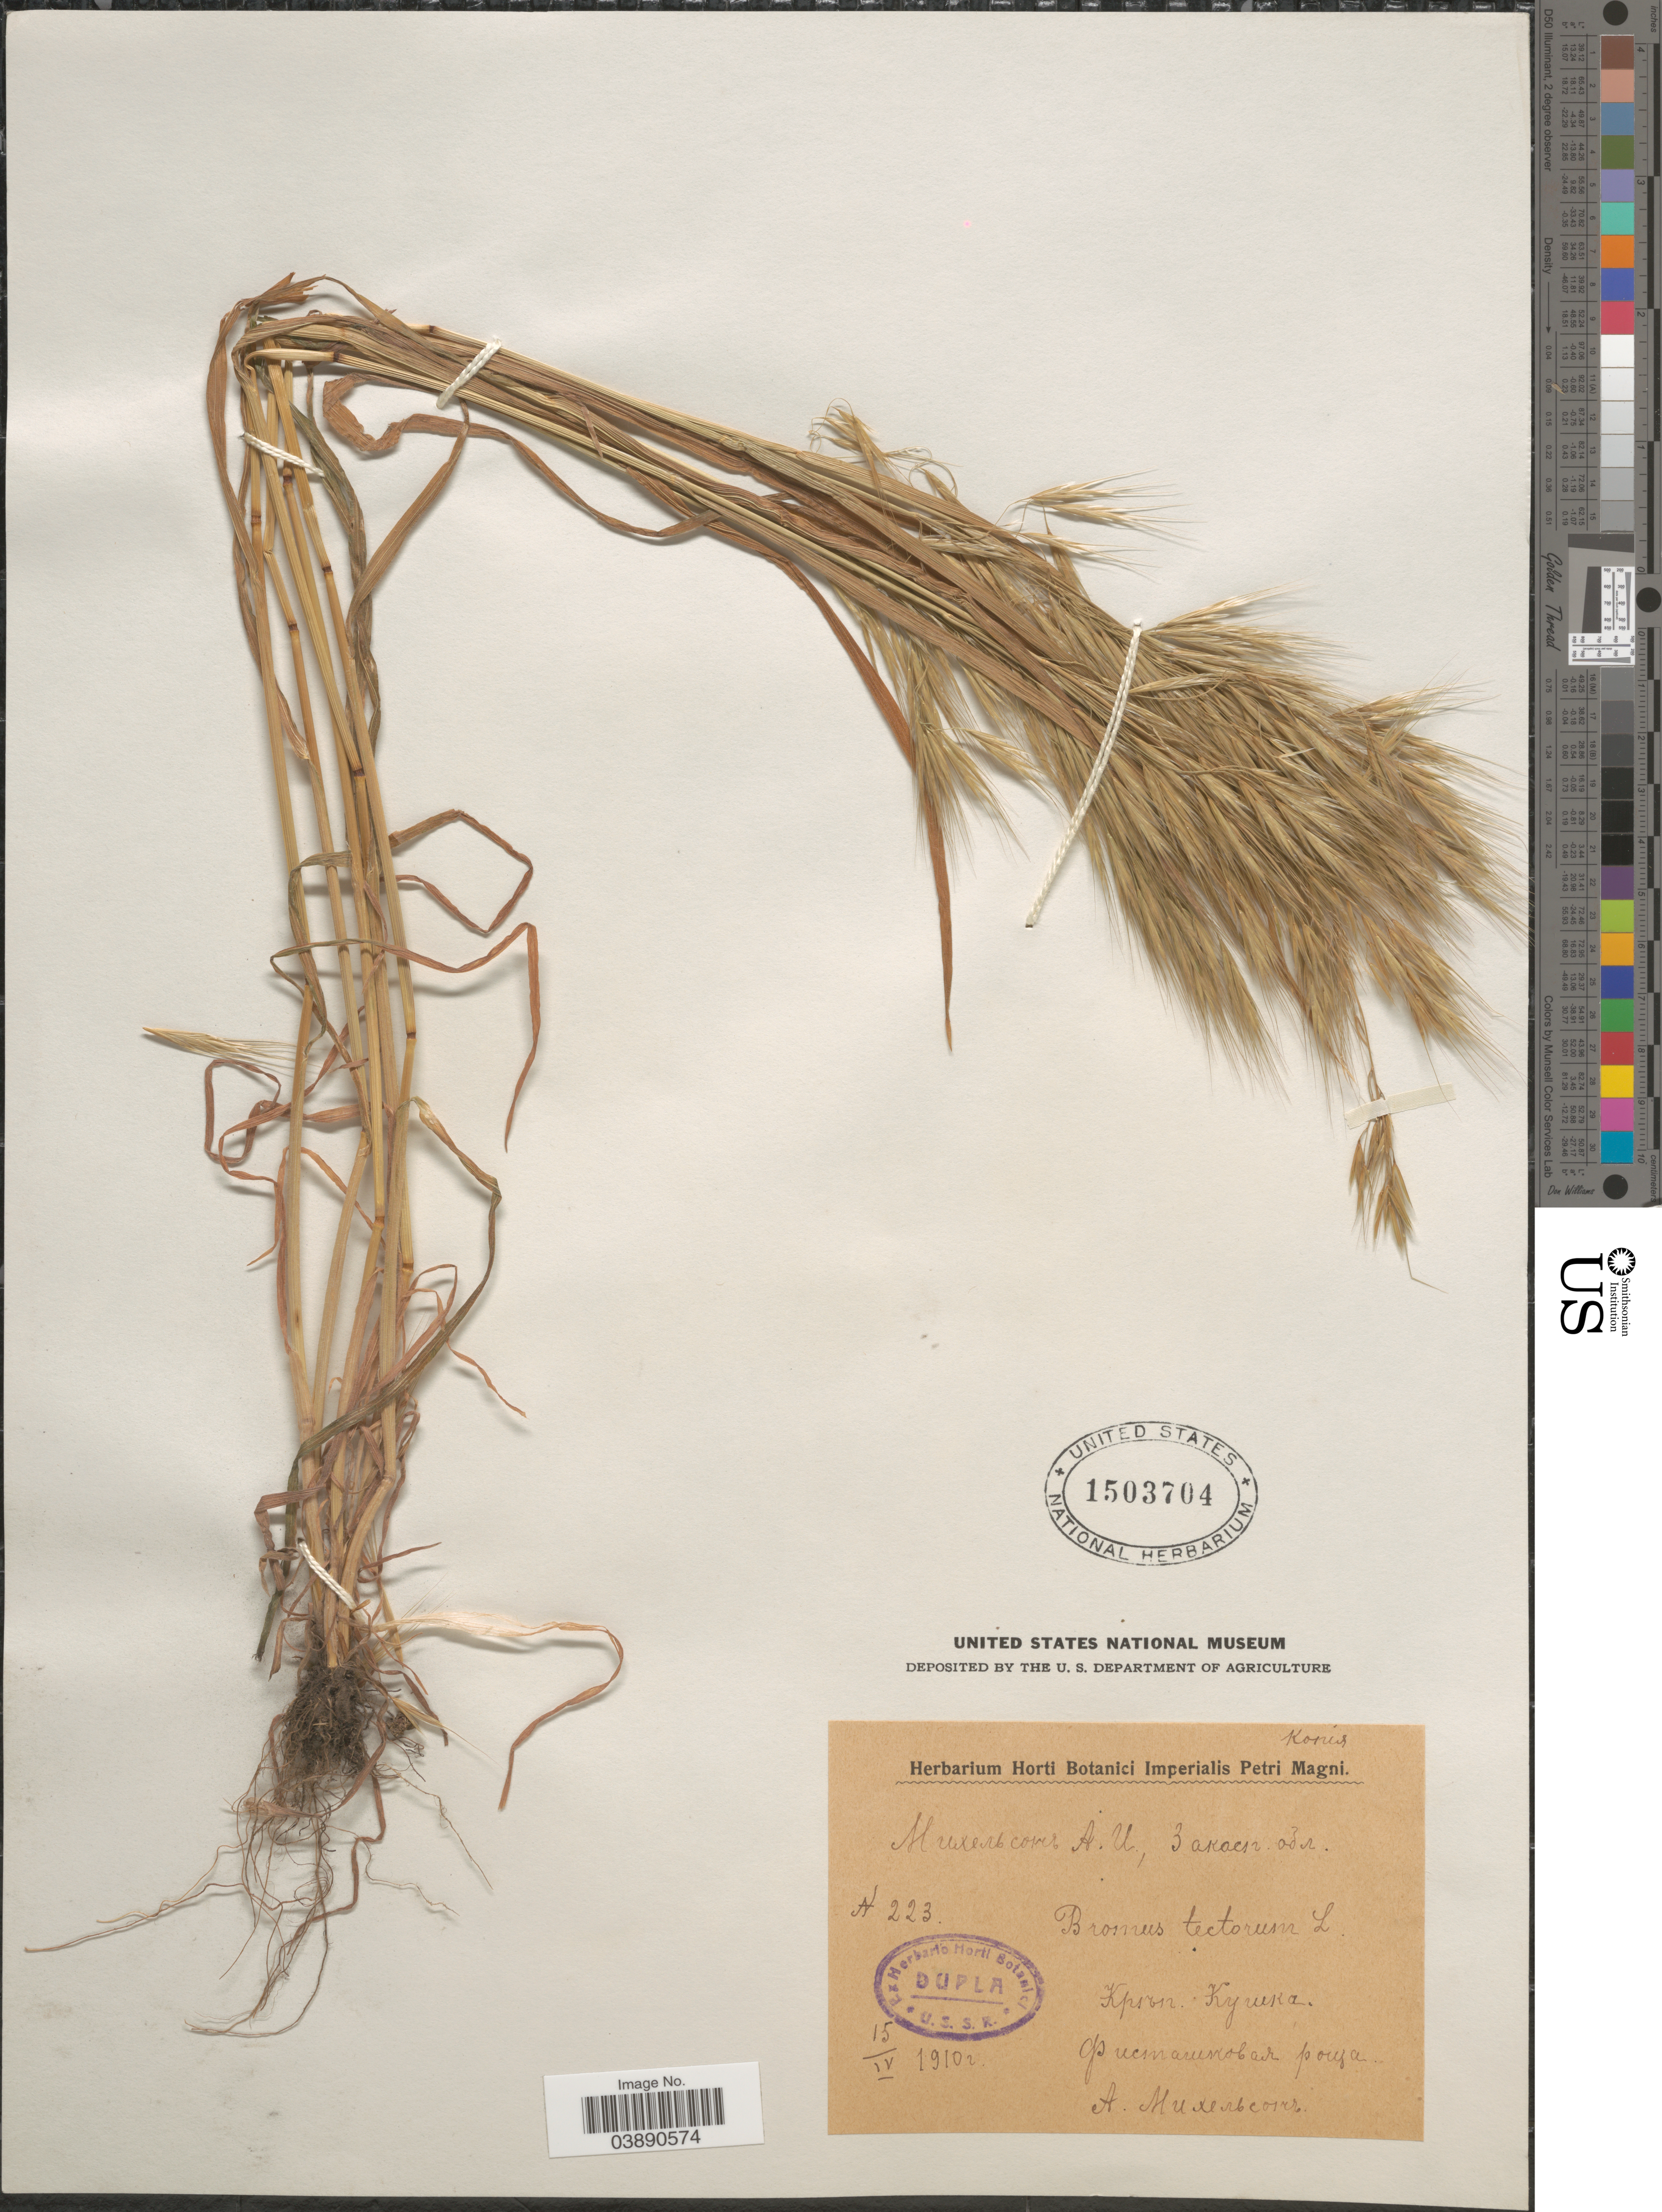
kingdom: Plantae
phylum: Tracheophyta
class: Liliopsida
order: Poales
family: Poaceae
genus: Bromus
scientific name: Bromus tectorum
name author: L.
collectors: A. Mikhelson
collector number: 223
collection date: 1910-04-15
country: Turkmenistan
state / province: Mary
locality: Kushka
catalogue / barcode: US 1503704